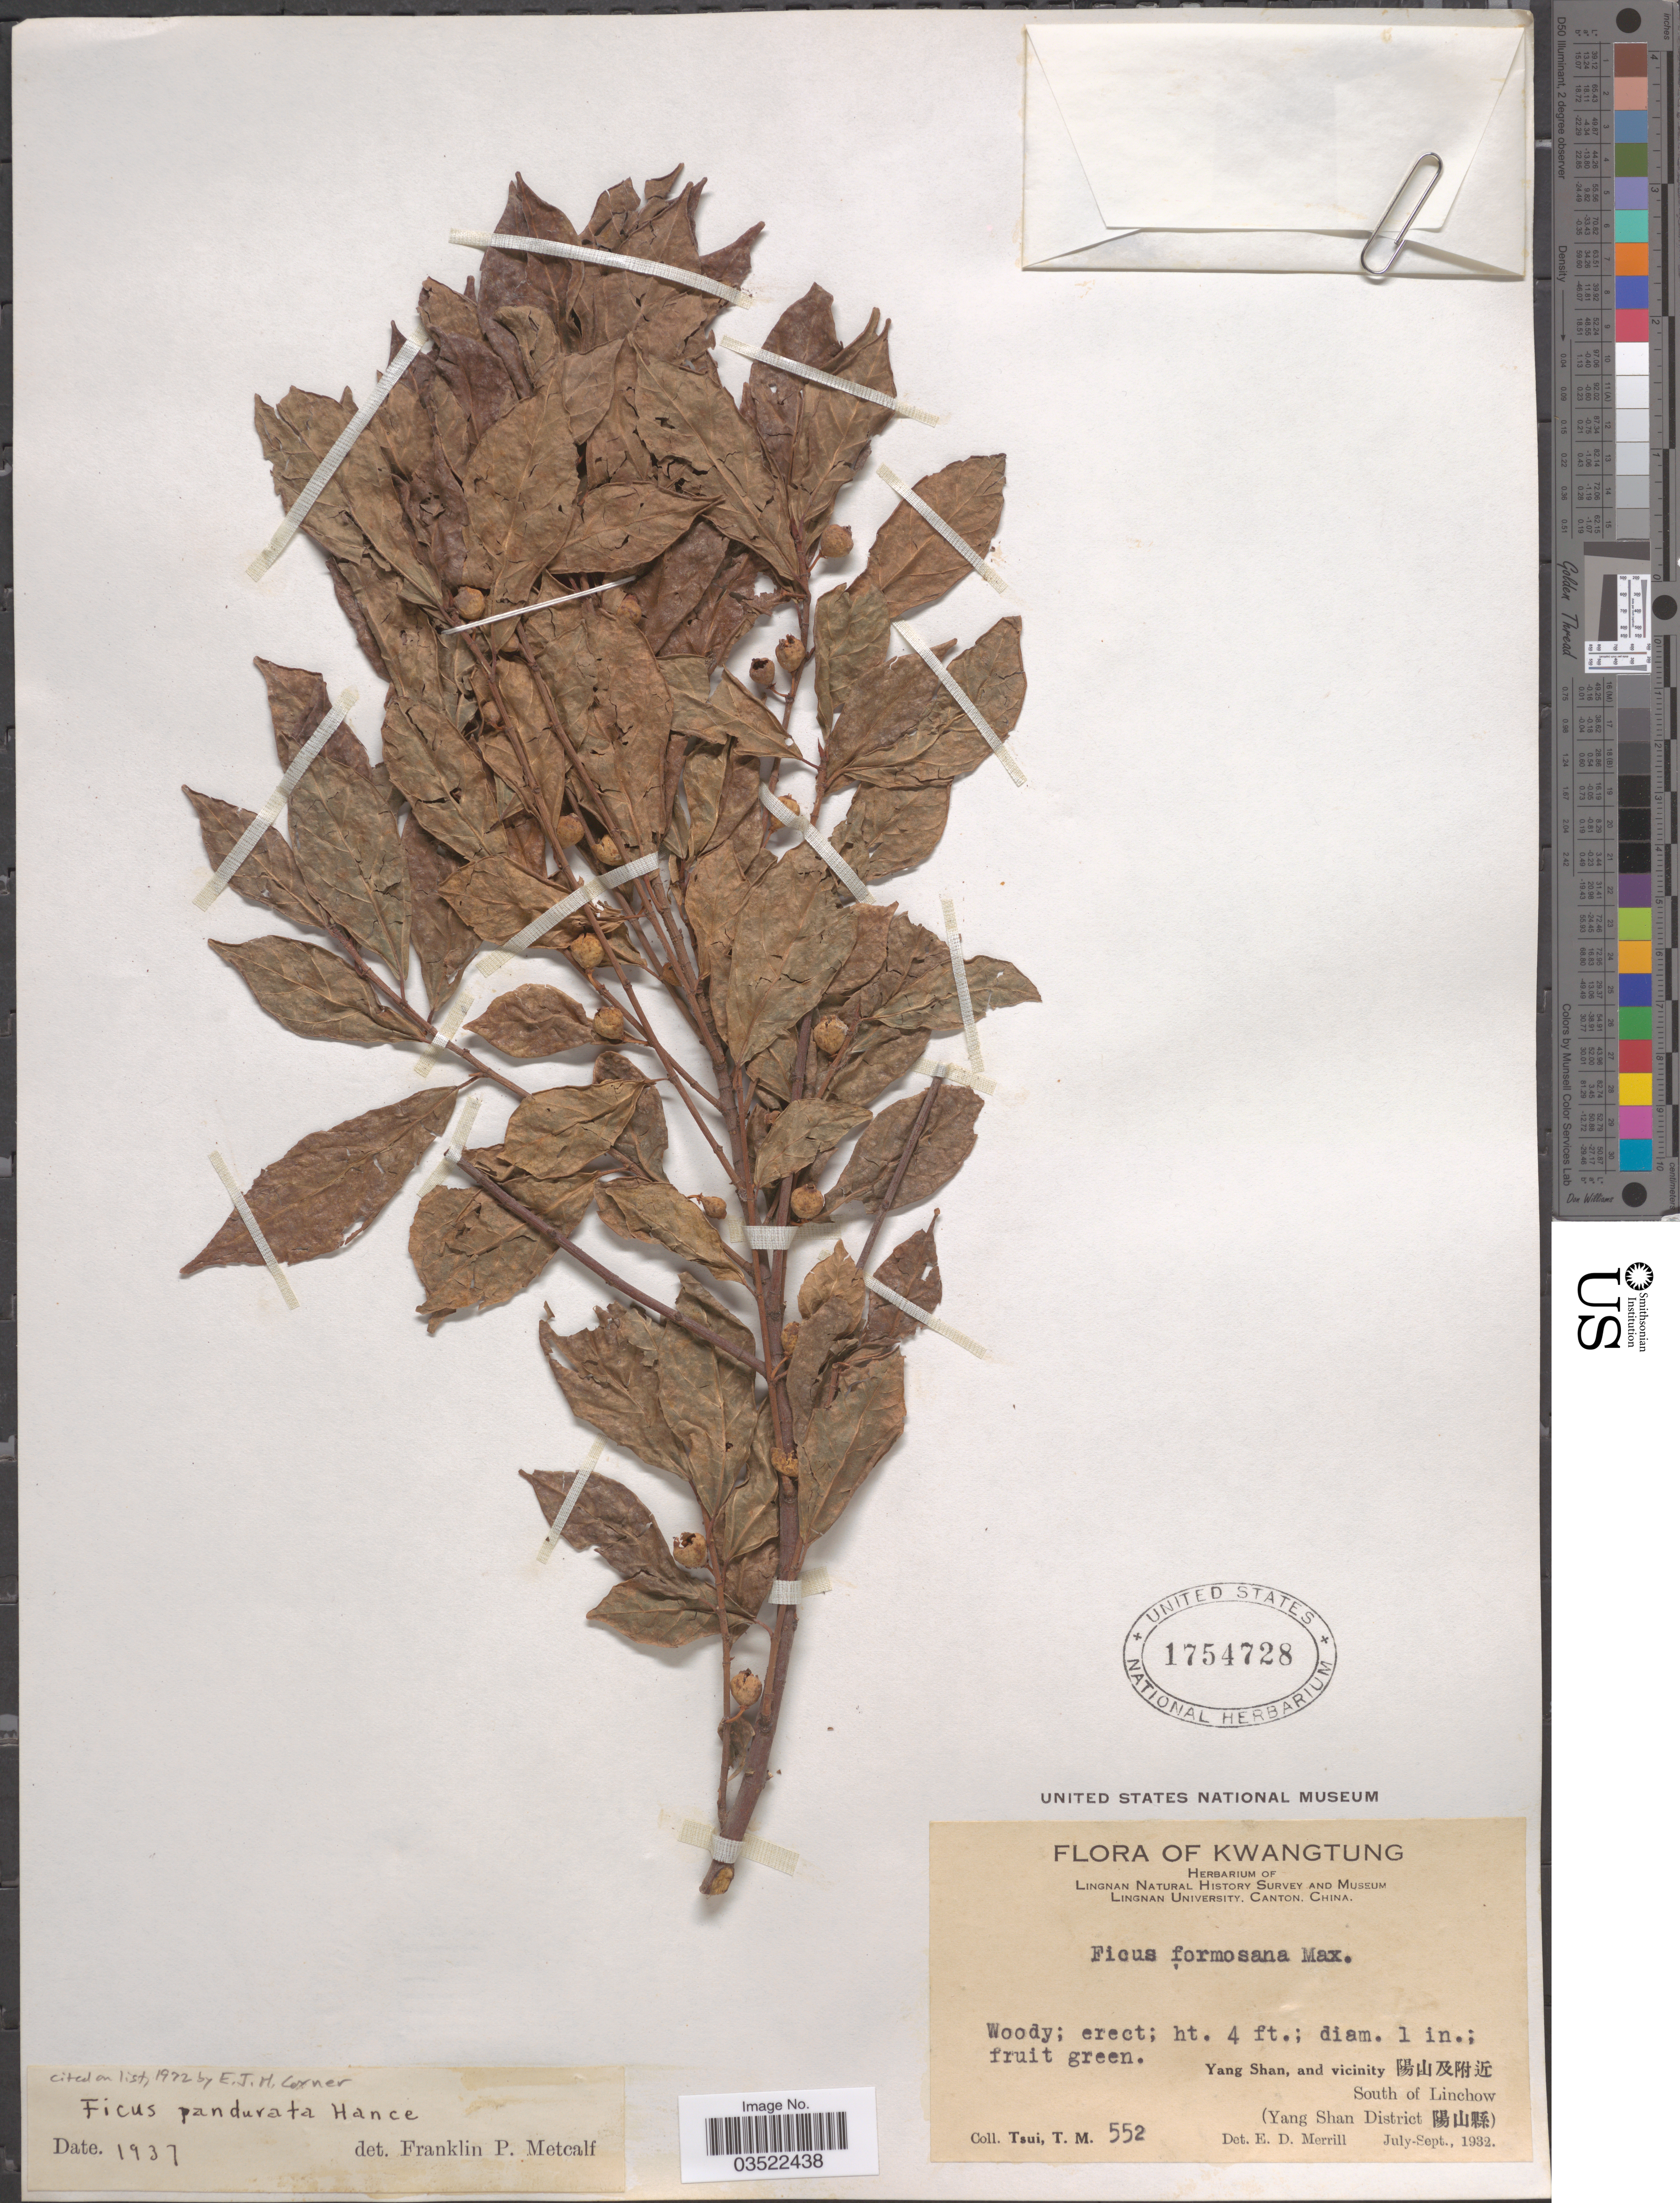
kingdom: Plantae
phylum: Tracheophyta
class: Magnoliopsida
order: Rosales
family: Moraceae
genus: Ficus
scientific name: Ficus pandurata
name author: Hance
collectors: T. Tsui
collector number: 552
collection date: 1932-07/1932-09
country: China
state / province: Guangdong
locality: Kwangtung. Yang Shan, and vicinity X. South of Linchow. (Yang Shan District X).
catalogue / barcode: US 1754728